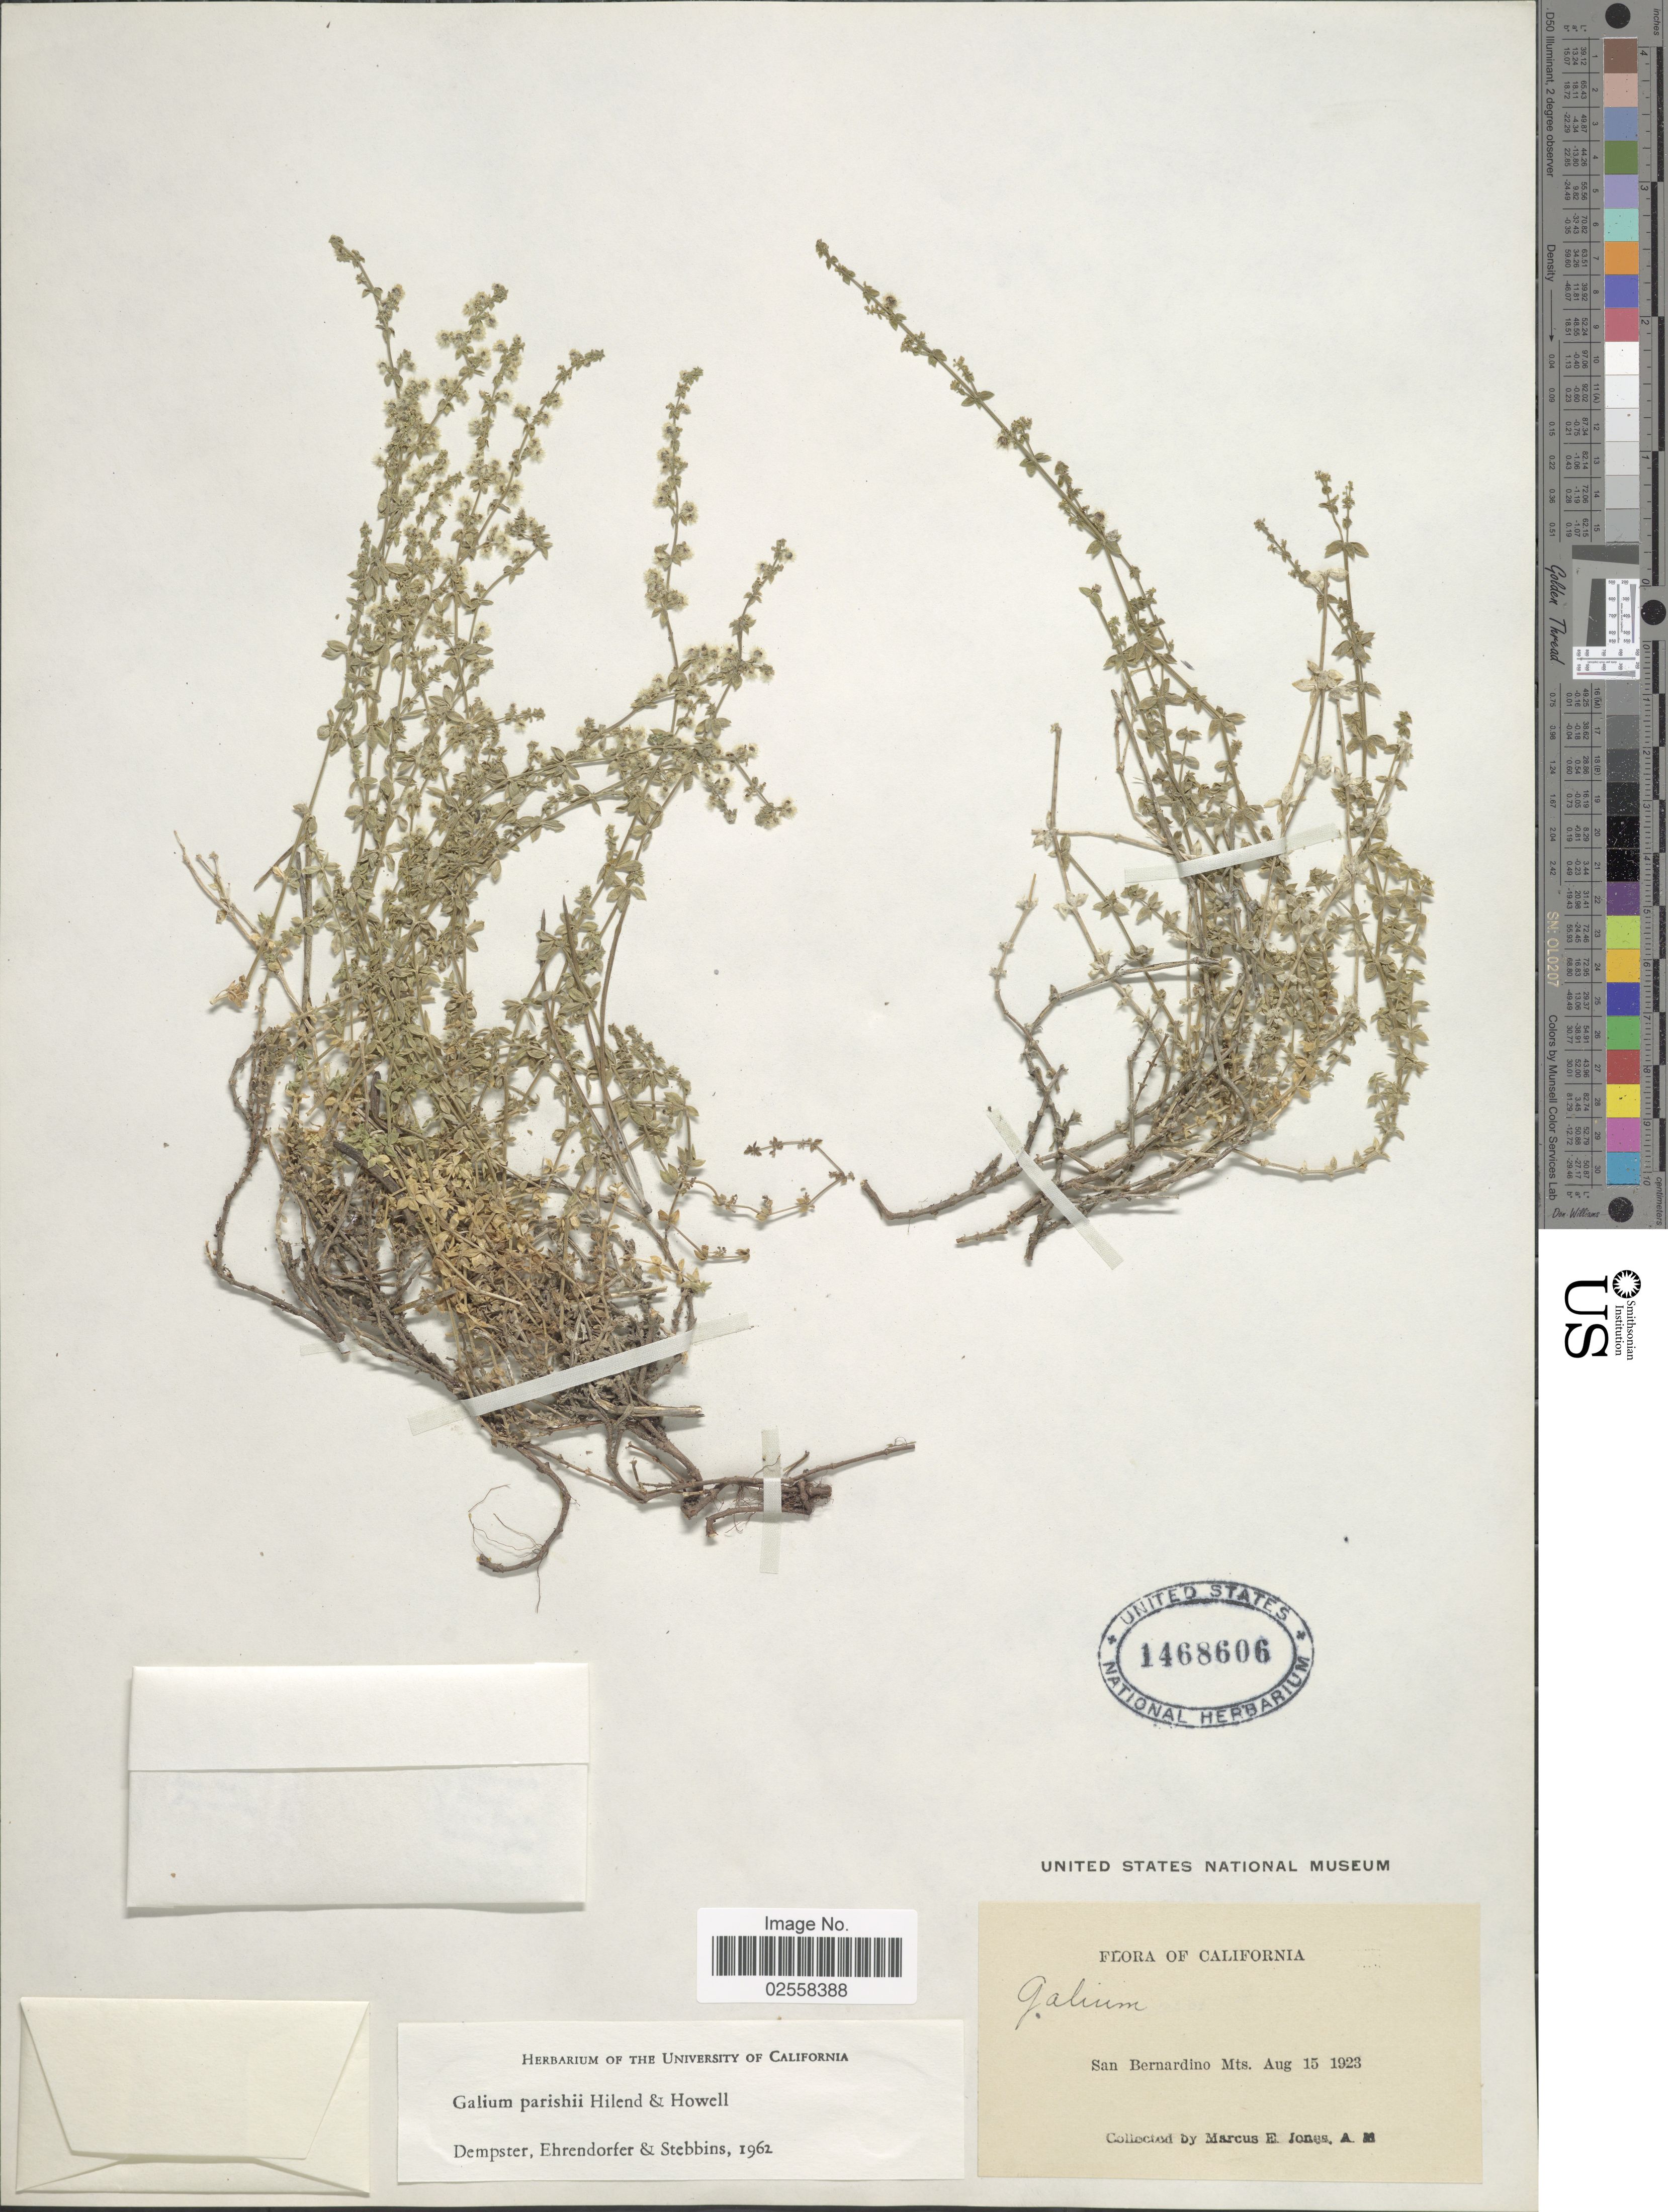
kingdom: Plantae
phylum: Tracheophyta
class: Magnoliopsida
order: Gentianales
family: Rubiaceae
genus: Galium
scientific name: Galium parishii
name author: Hilend & J.T. Howell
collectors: M. E. Jones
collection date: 1923-08-15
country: United States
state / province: California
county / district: San Bernardino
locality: San Bernardino Mts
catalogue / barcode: US 1468606